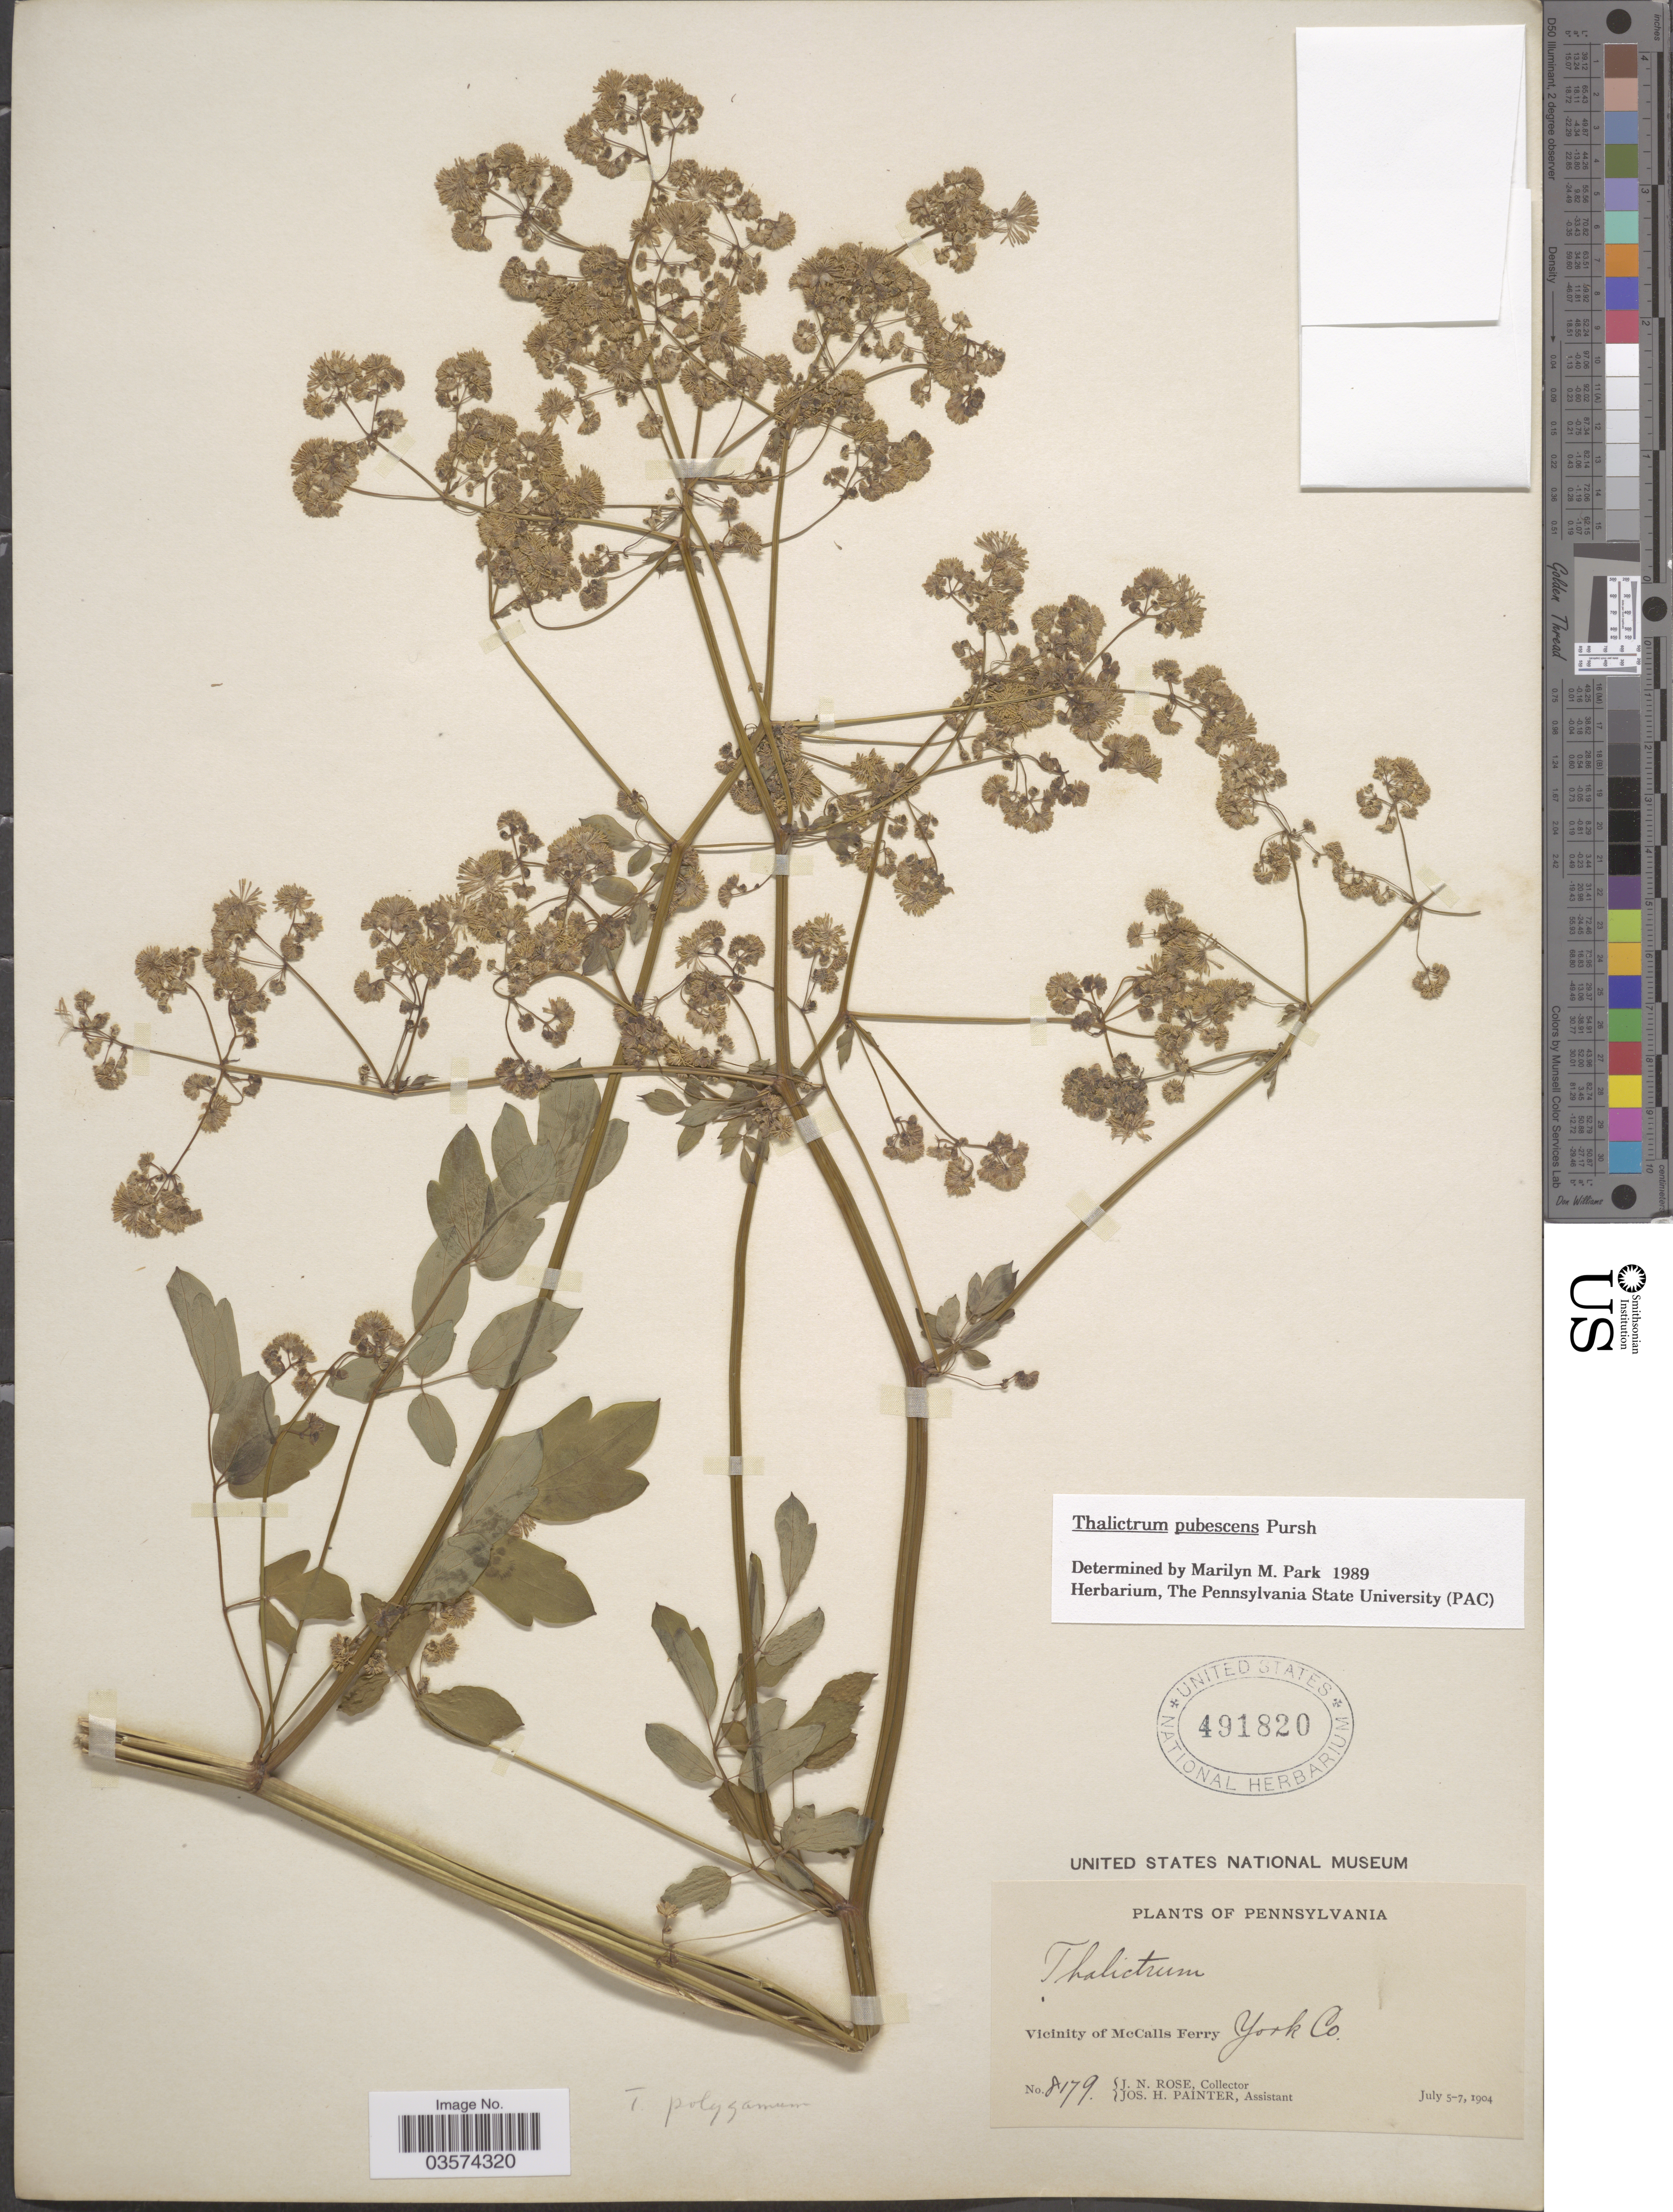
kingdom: Plantae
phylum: Tracheophyta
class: Magnoliopsida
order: Ranunculales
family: Ranunculaceae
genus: Thalictrum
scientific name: Thalictrum pubescens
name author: Pursh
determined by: Park, Marilyn Marqueen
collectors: J. N. Rose & J. H. Painter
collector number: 8179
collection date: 1904-07-05/1904-07-07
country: United States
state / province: Pennsylvania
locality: Vicinity of McCalls Ferry. York Co.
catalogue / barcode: US 491820